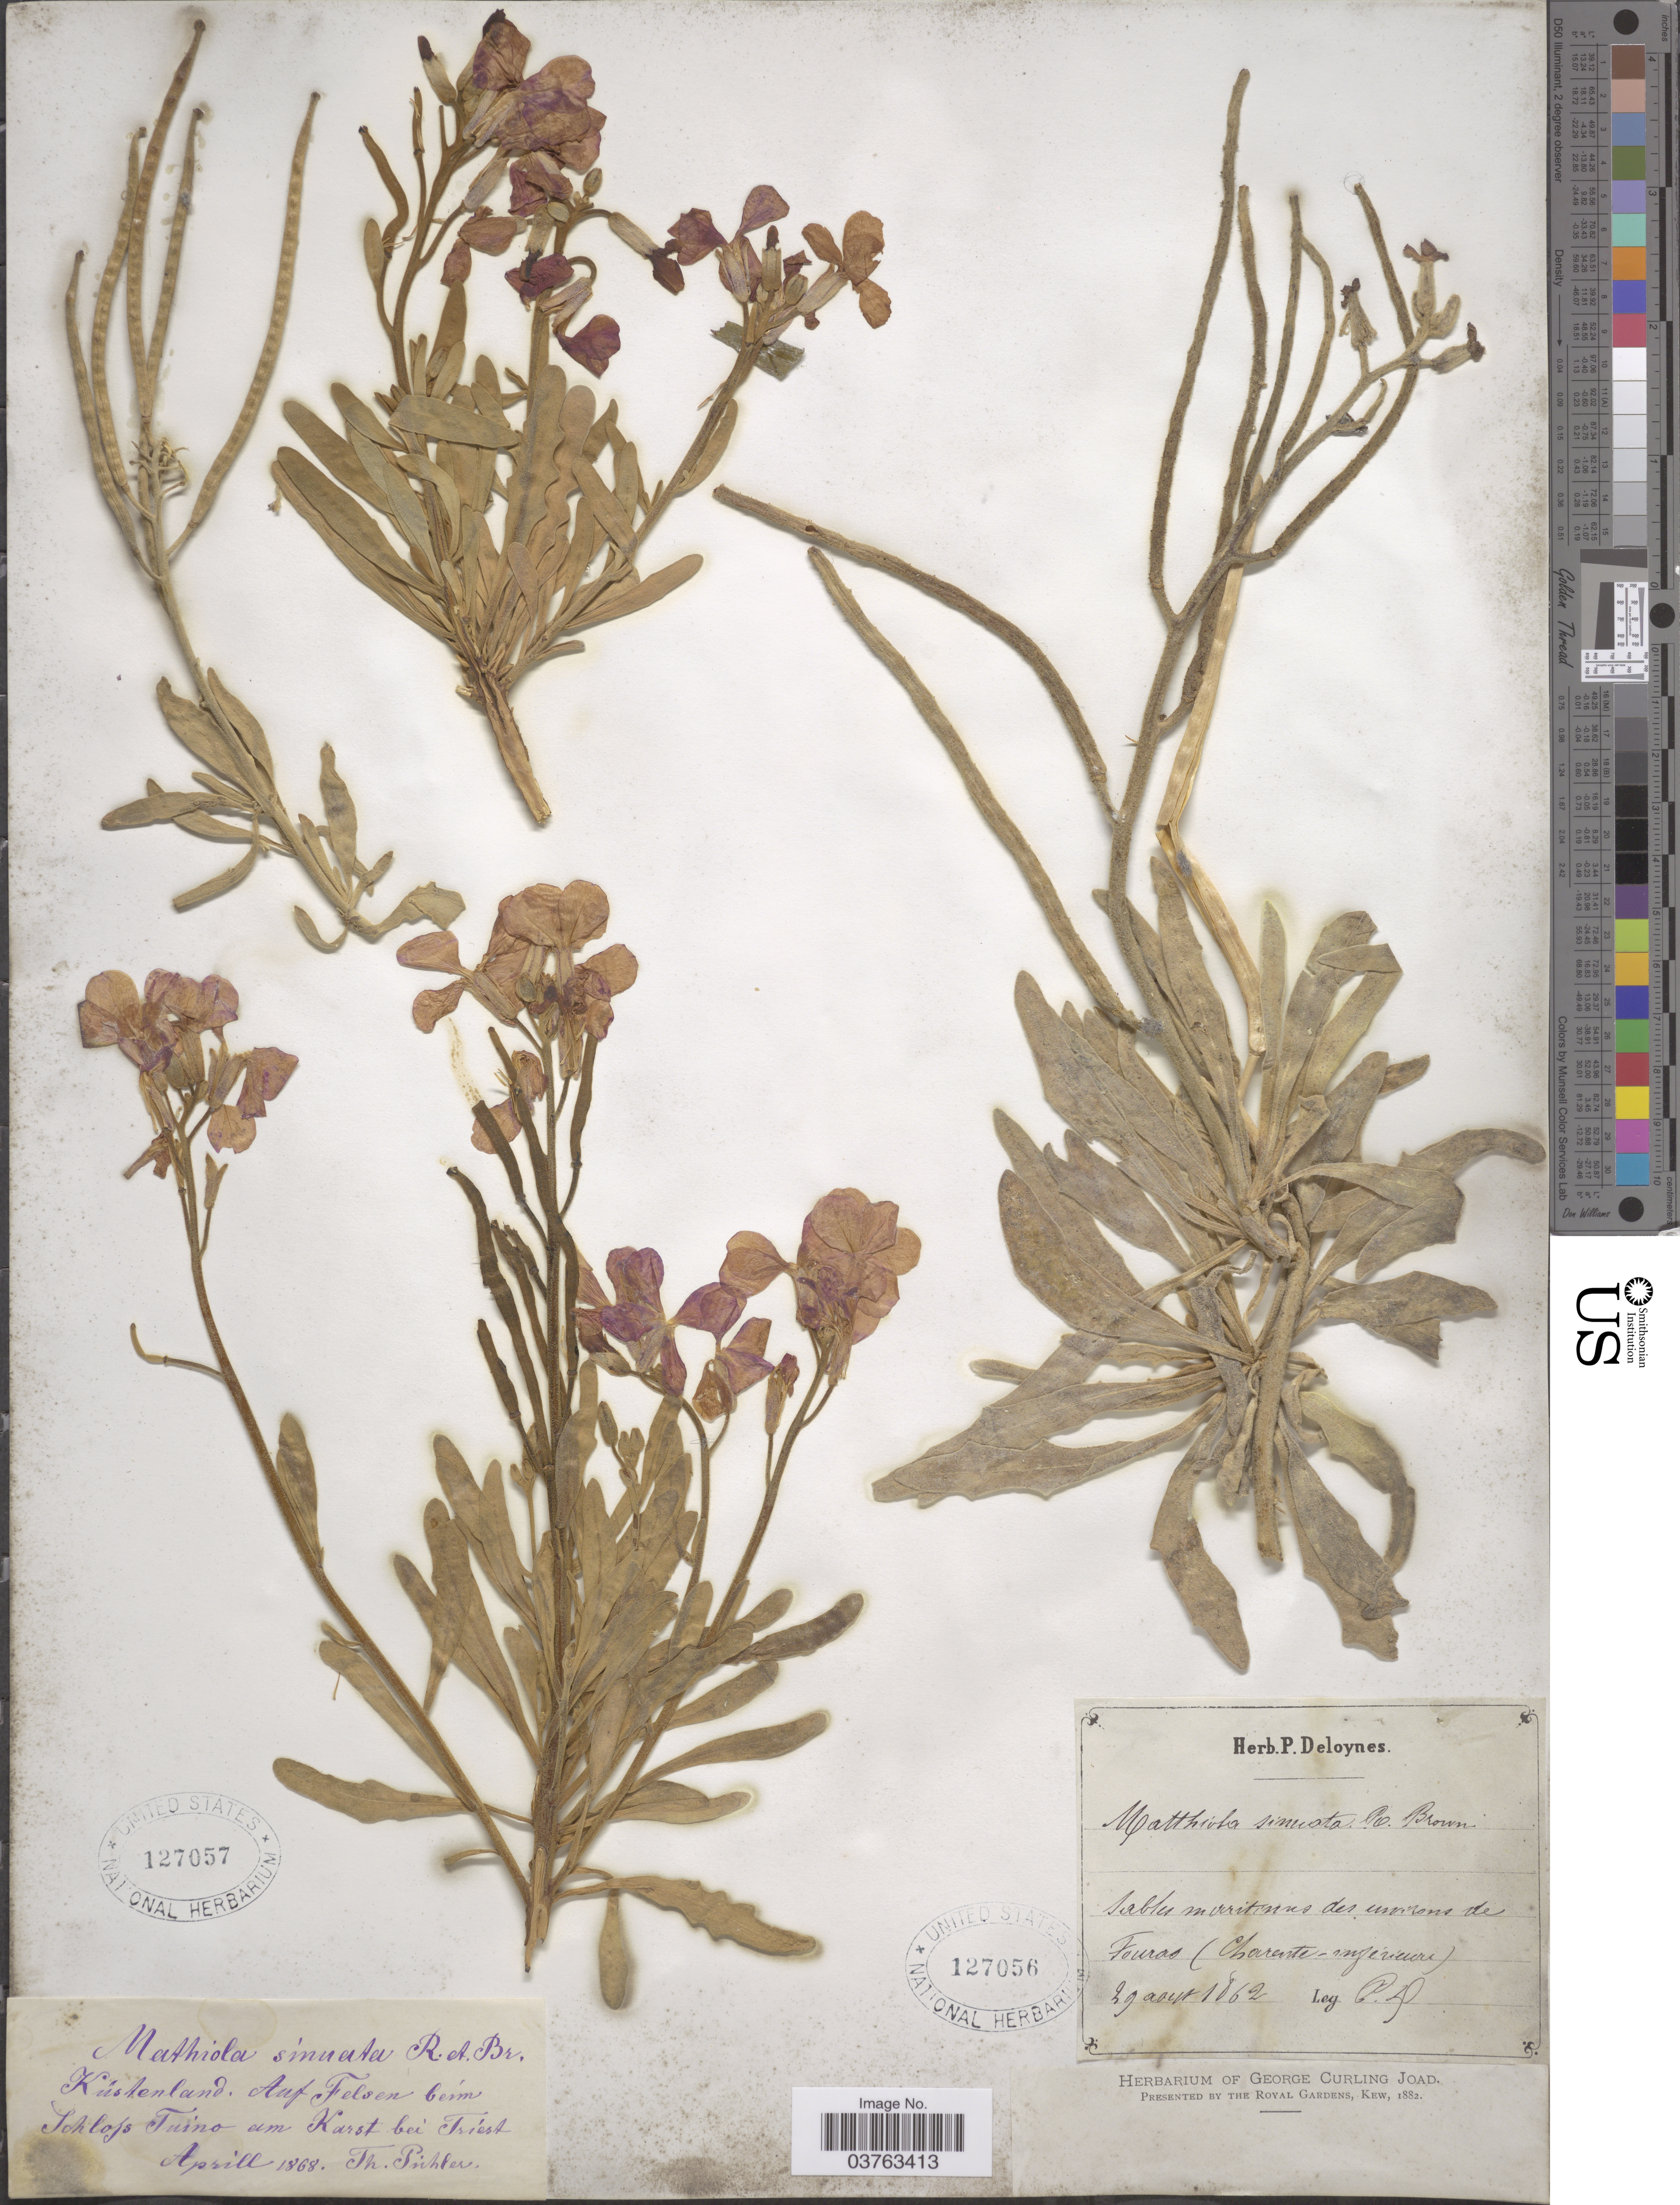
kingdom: Plantae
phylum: Tracheophyta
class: Magnoliopsida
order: Brassicales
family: Brassicaceae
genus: Matthiola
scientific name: Matthiola sinuata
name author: W.T. Aiton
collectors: T. Pichler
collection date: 1868-04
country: Italy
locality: Küstenland. Auf Felsen beim Schloss Tuino am Karst bei Triest.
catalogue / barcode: US 127057-2